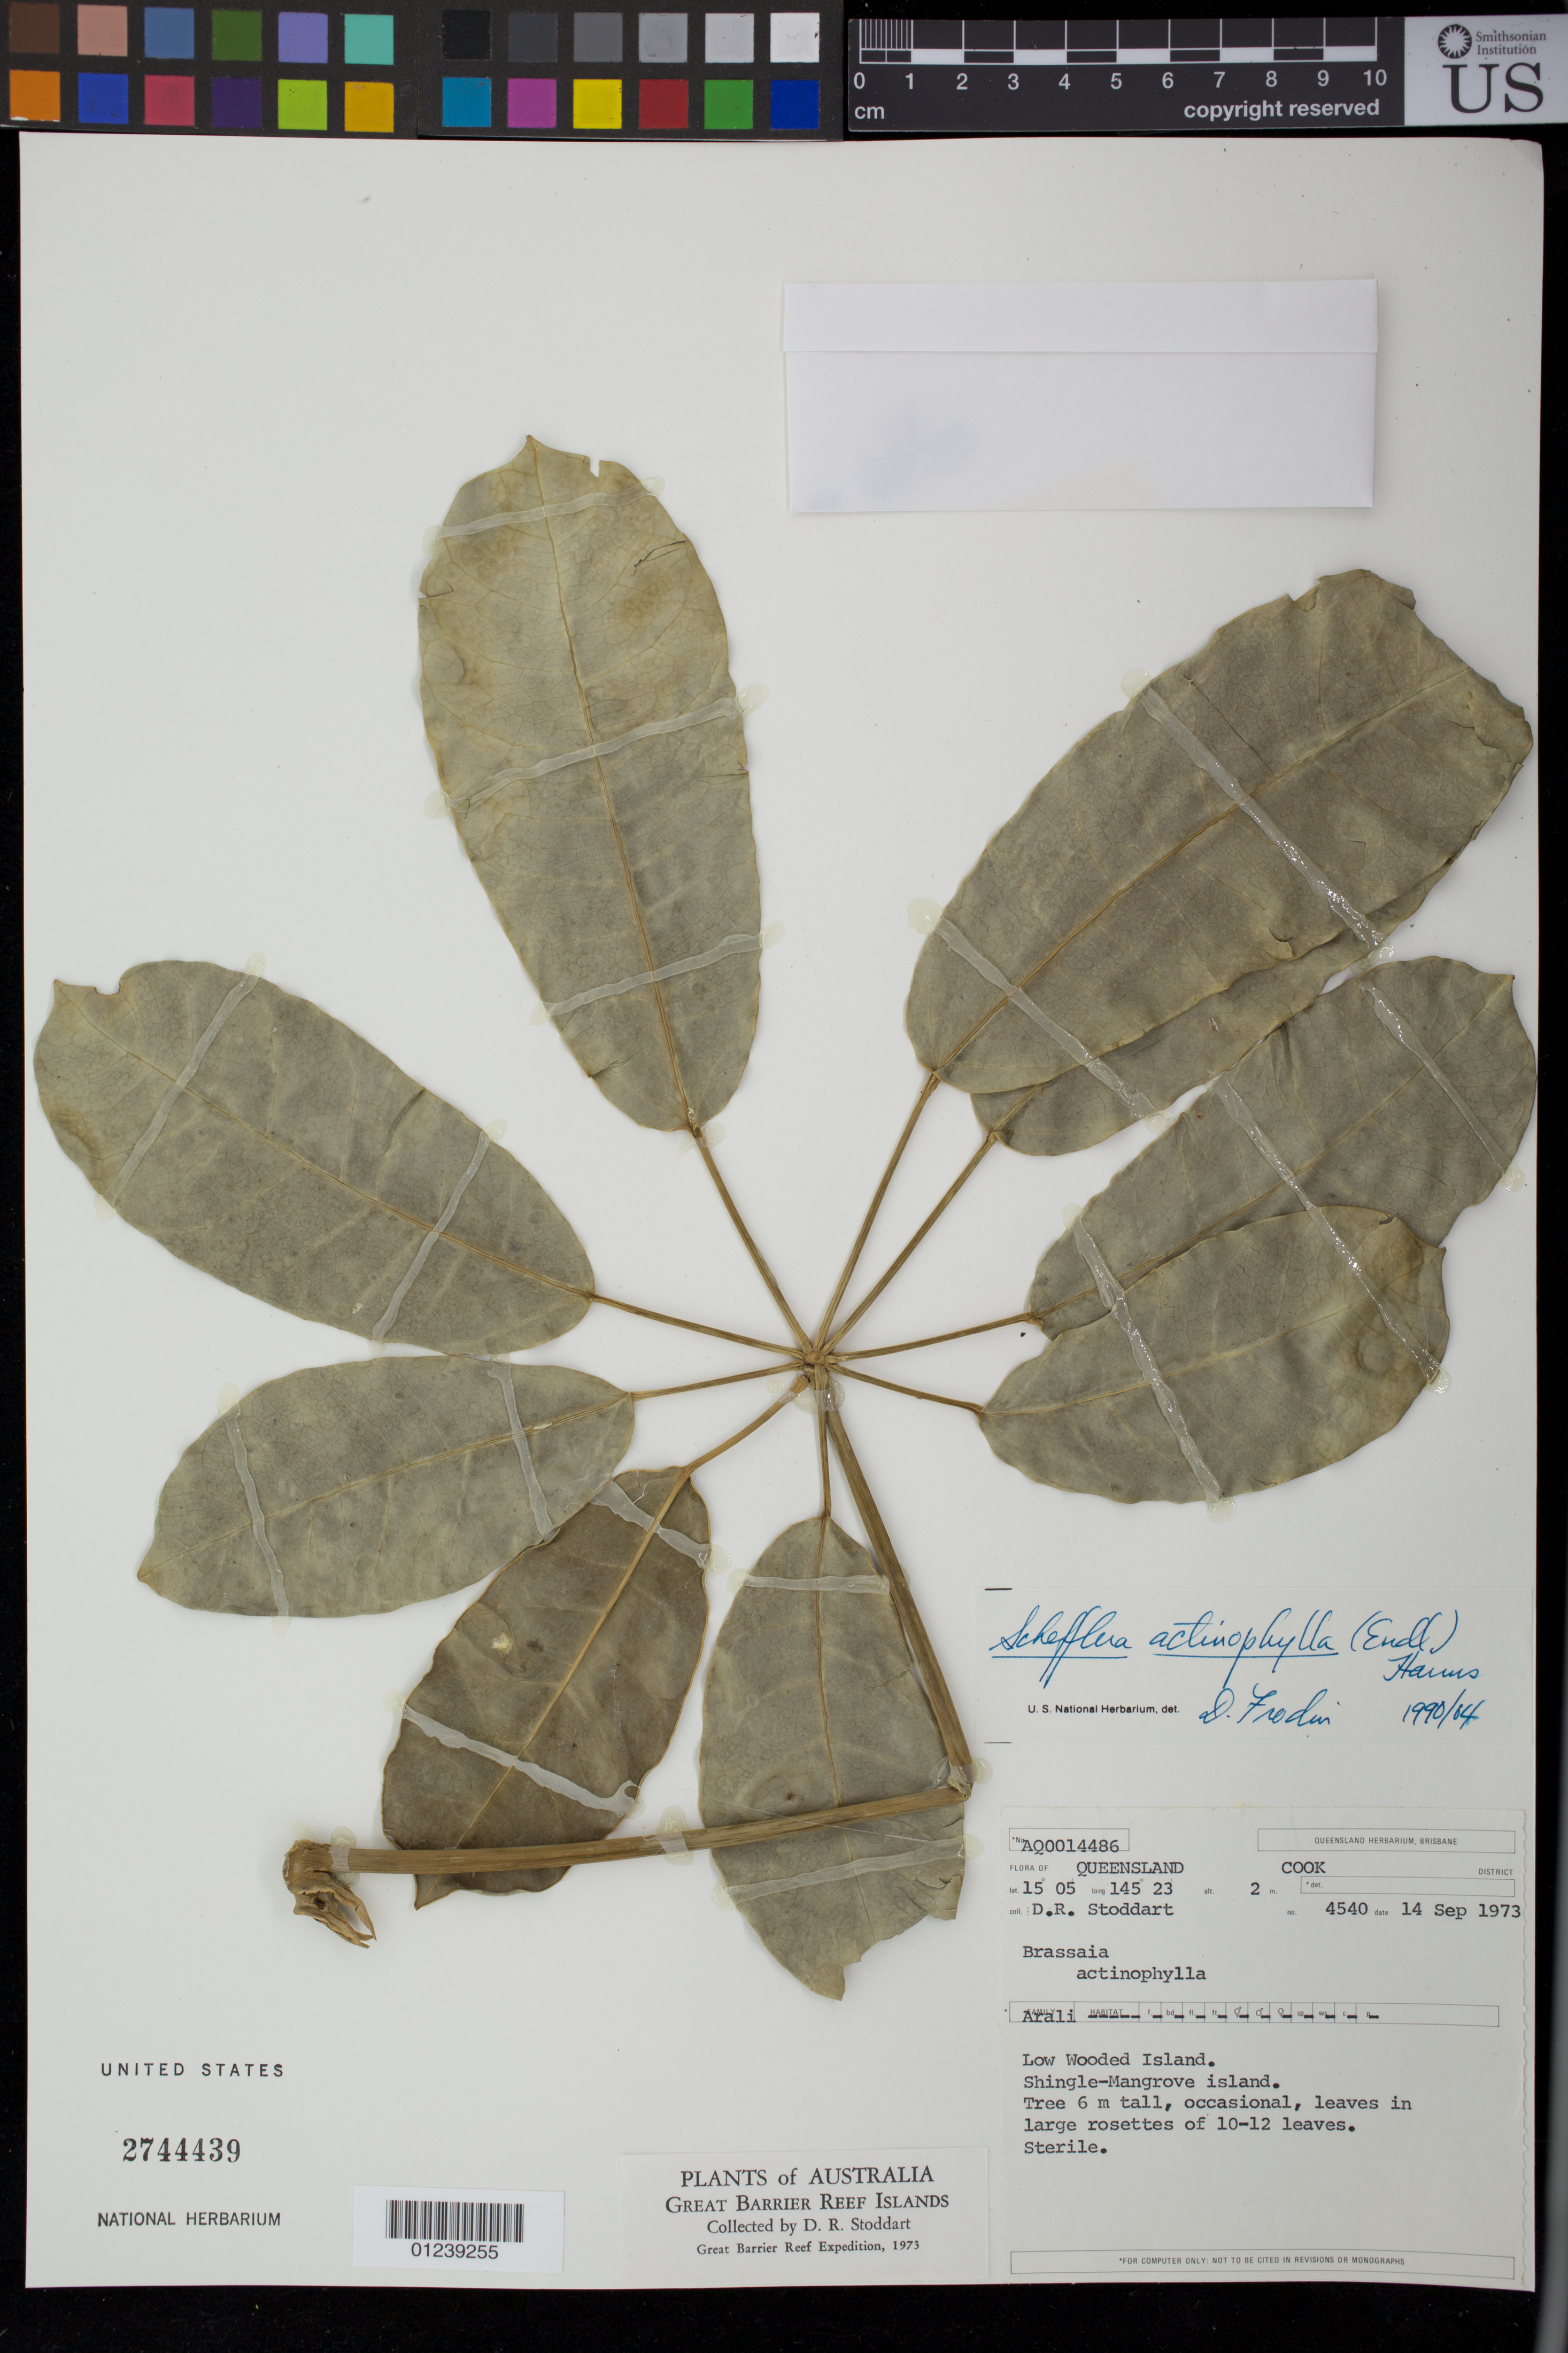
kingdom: Plantae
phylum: Tracheophyta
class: Magnoliopsida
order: Apiales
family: Araliaceae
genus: Schefflera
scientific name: Schefflera actinophylla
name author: (Endl.) Harms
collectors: D. R. Stoddart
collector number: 4540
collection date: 1973-09-14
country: Australia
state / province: Queensland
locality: Low wooded island. Cook District.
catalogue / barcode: US 2744439